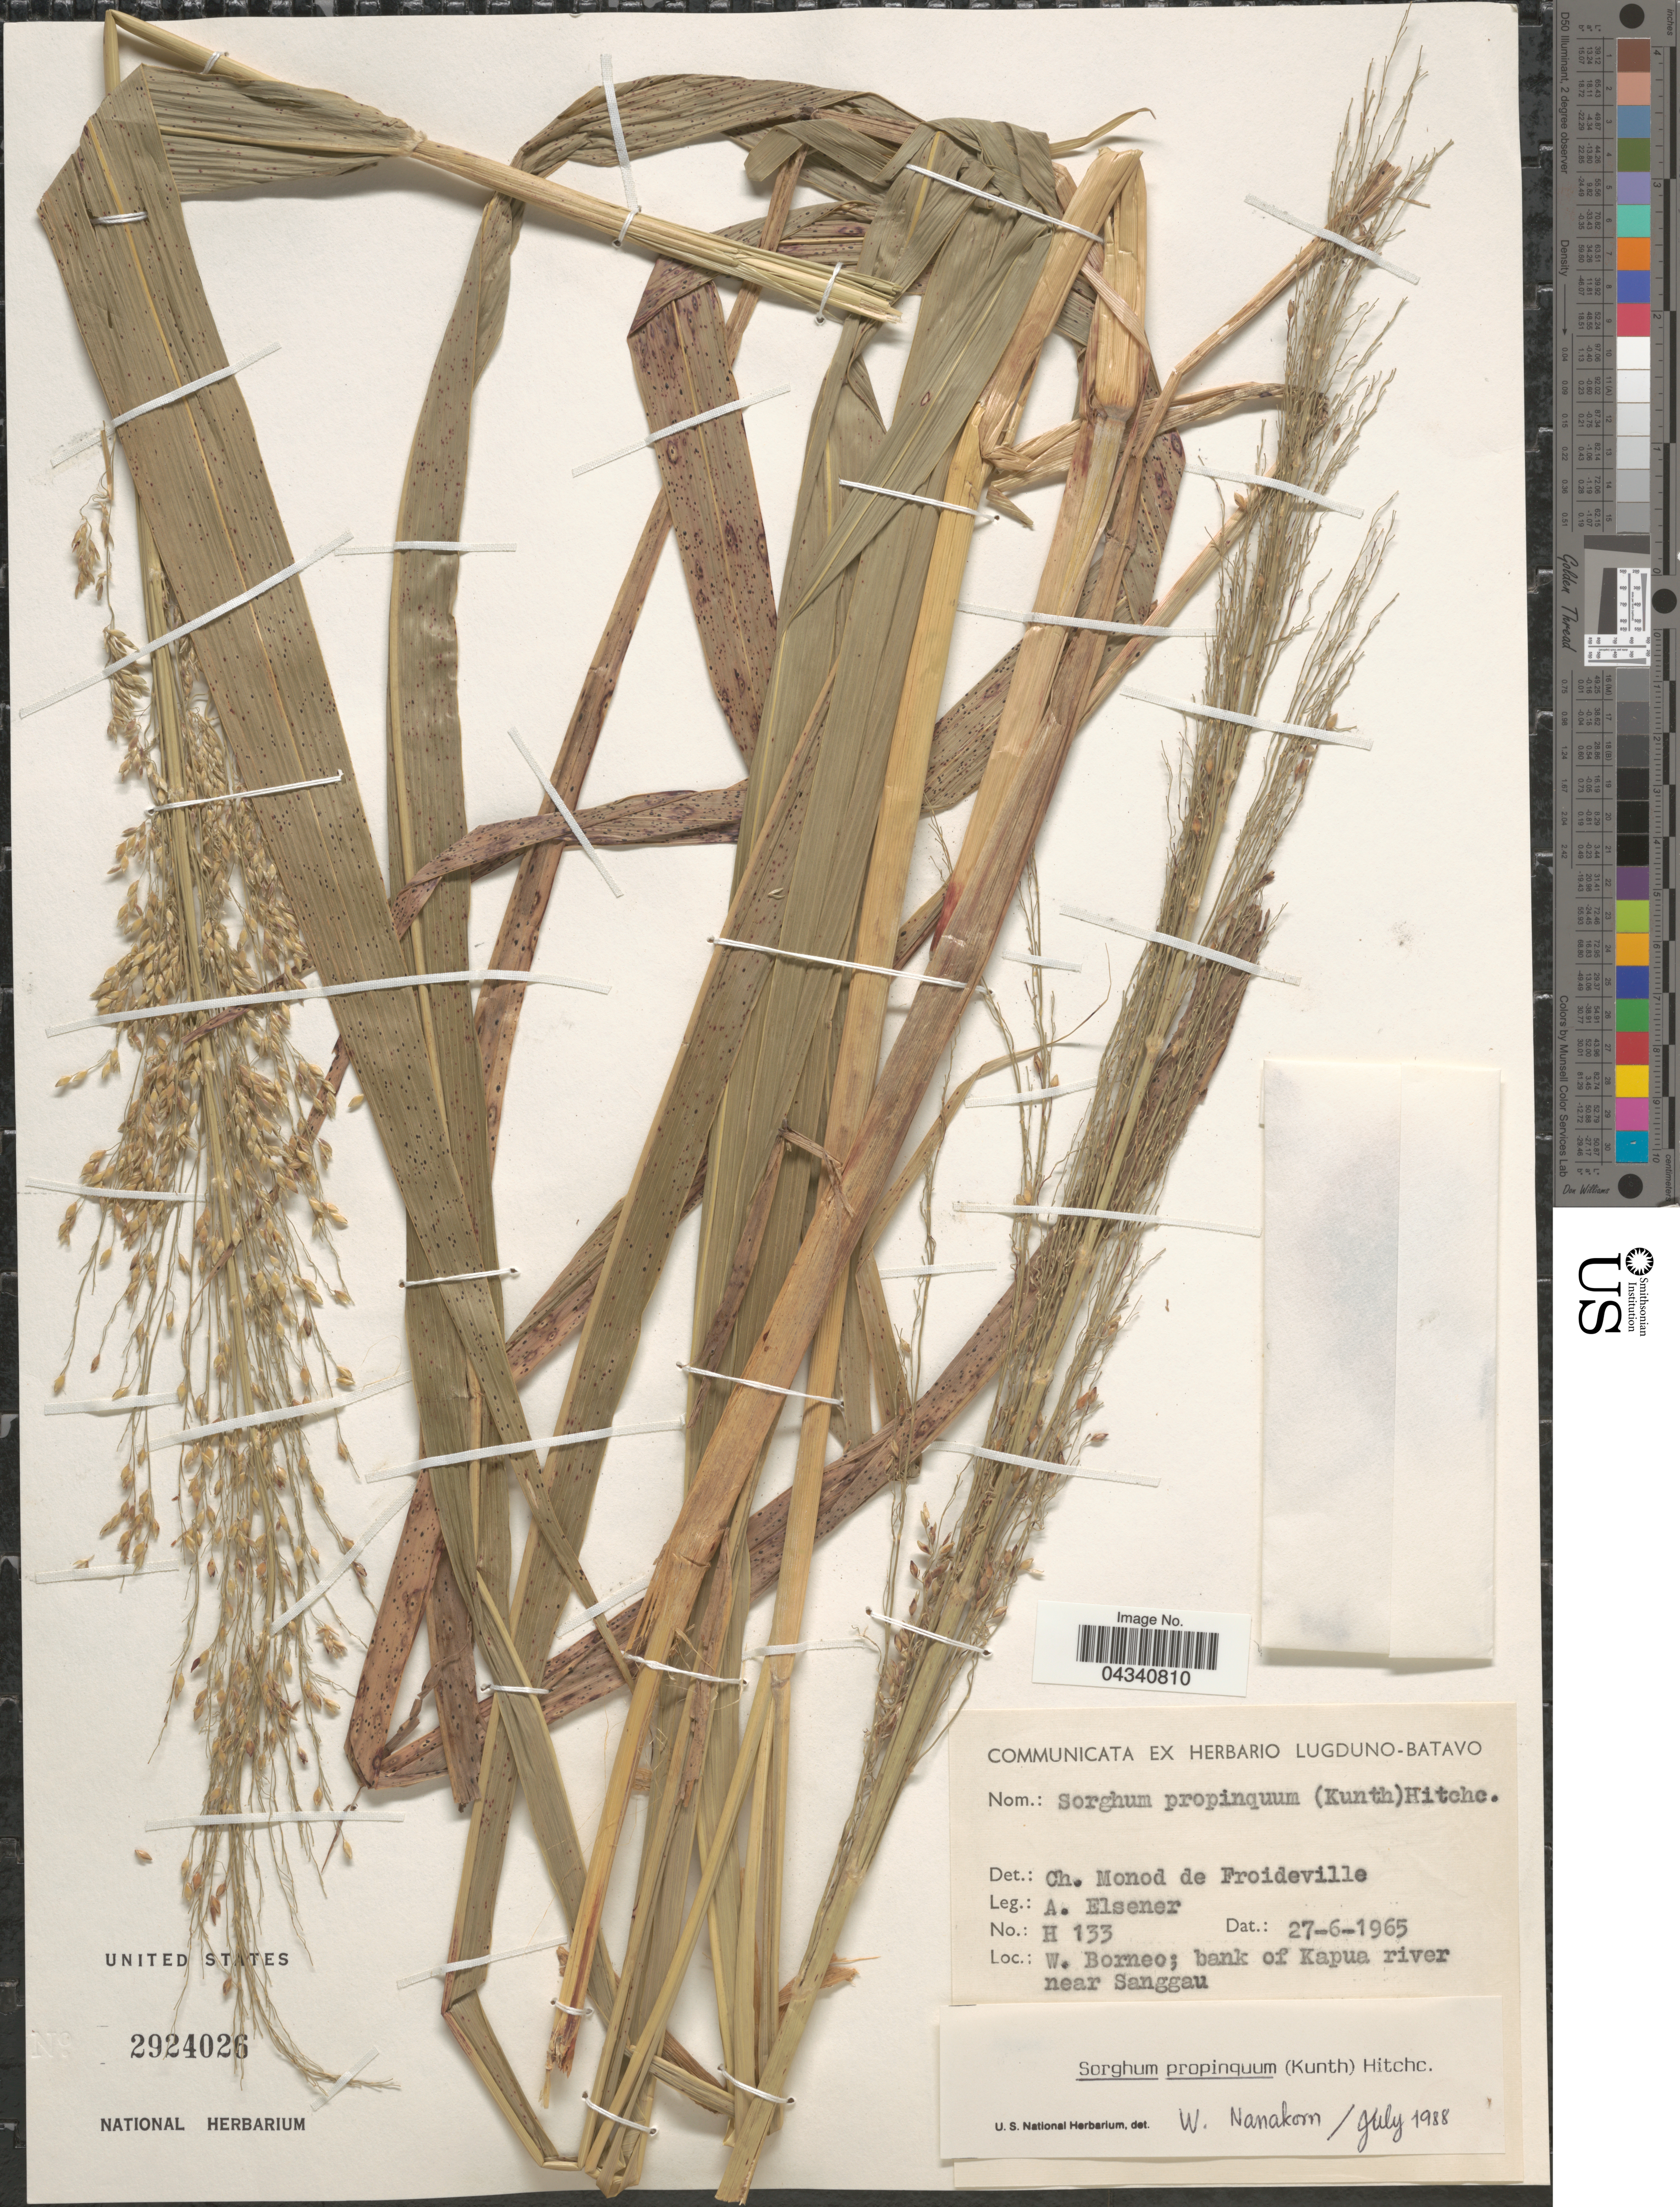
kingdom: Plantae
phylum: Tracheophyta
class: Liliopsida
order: Poales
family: Poaceae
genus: Sorghum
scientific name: Sorghum propinquum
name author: (Kunth) Hitchc.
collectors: A. Elsener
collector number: H133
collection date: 1965-06-27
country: Indonesia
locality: W. Borneo; bank of Kapua river near Sanggau.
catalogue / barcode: US 2924026